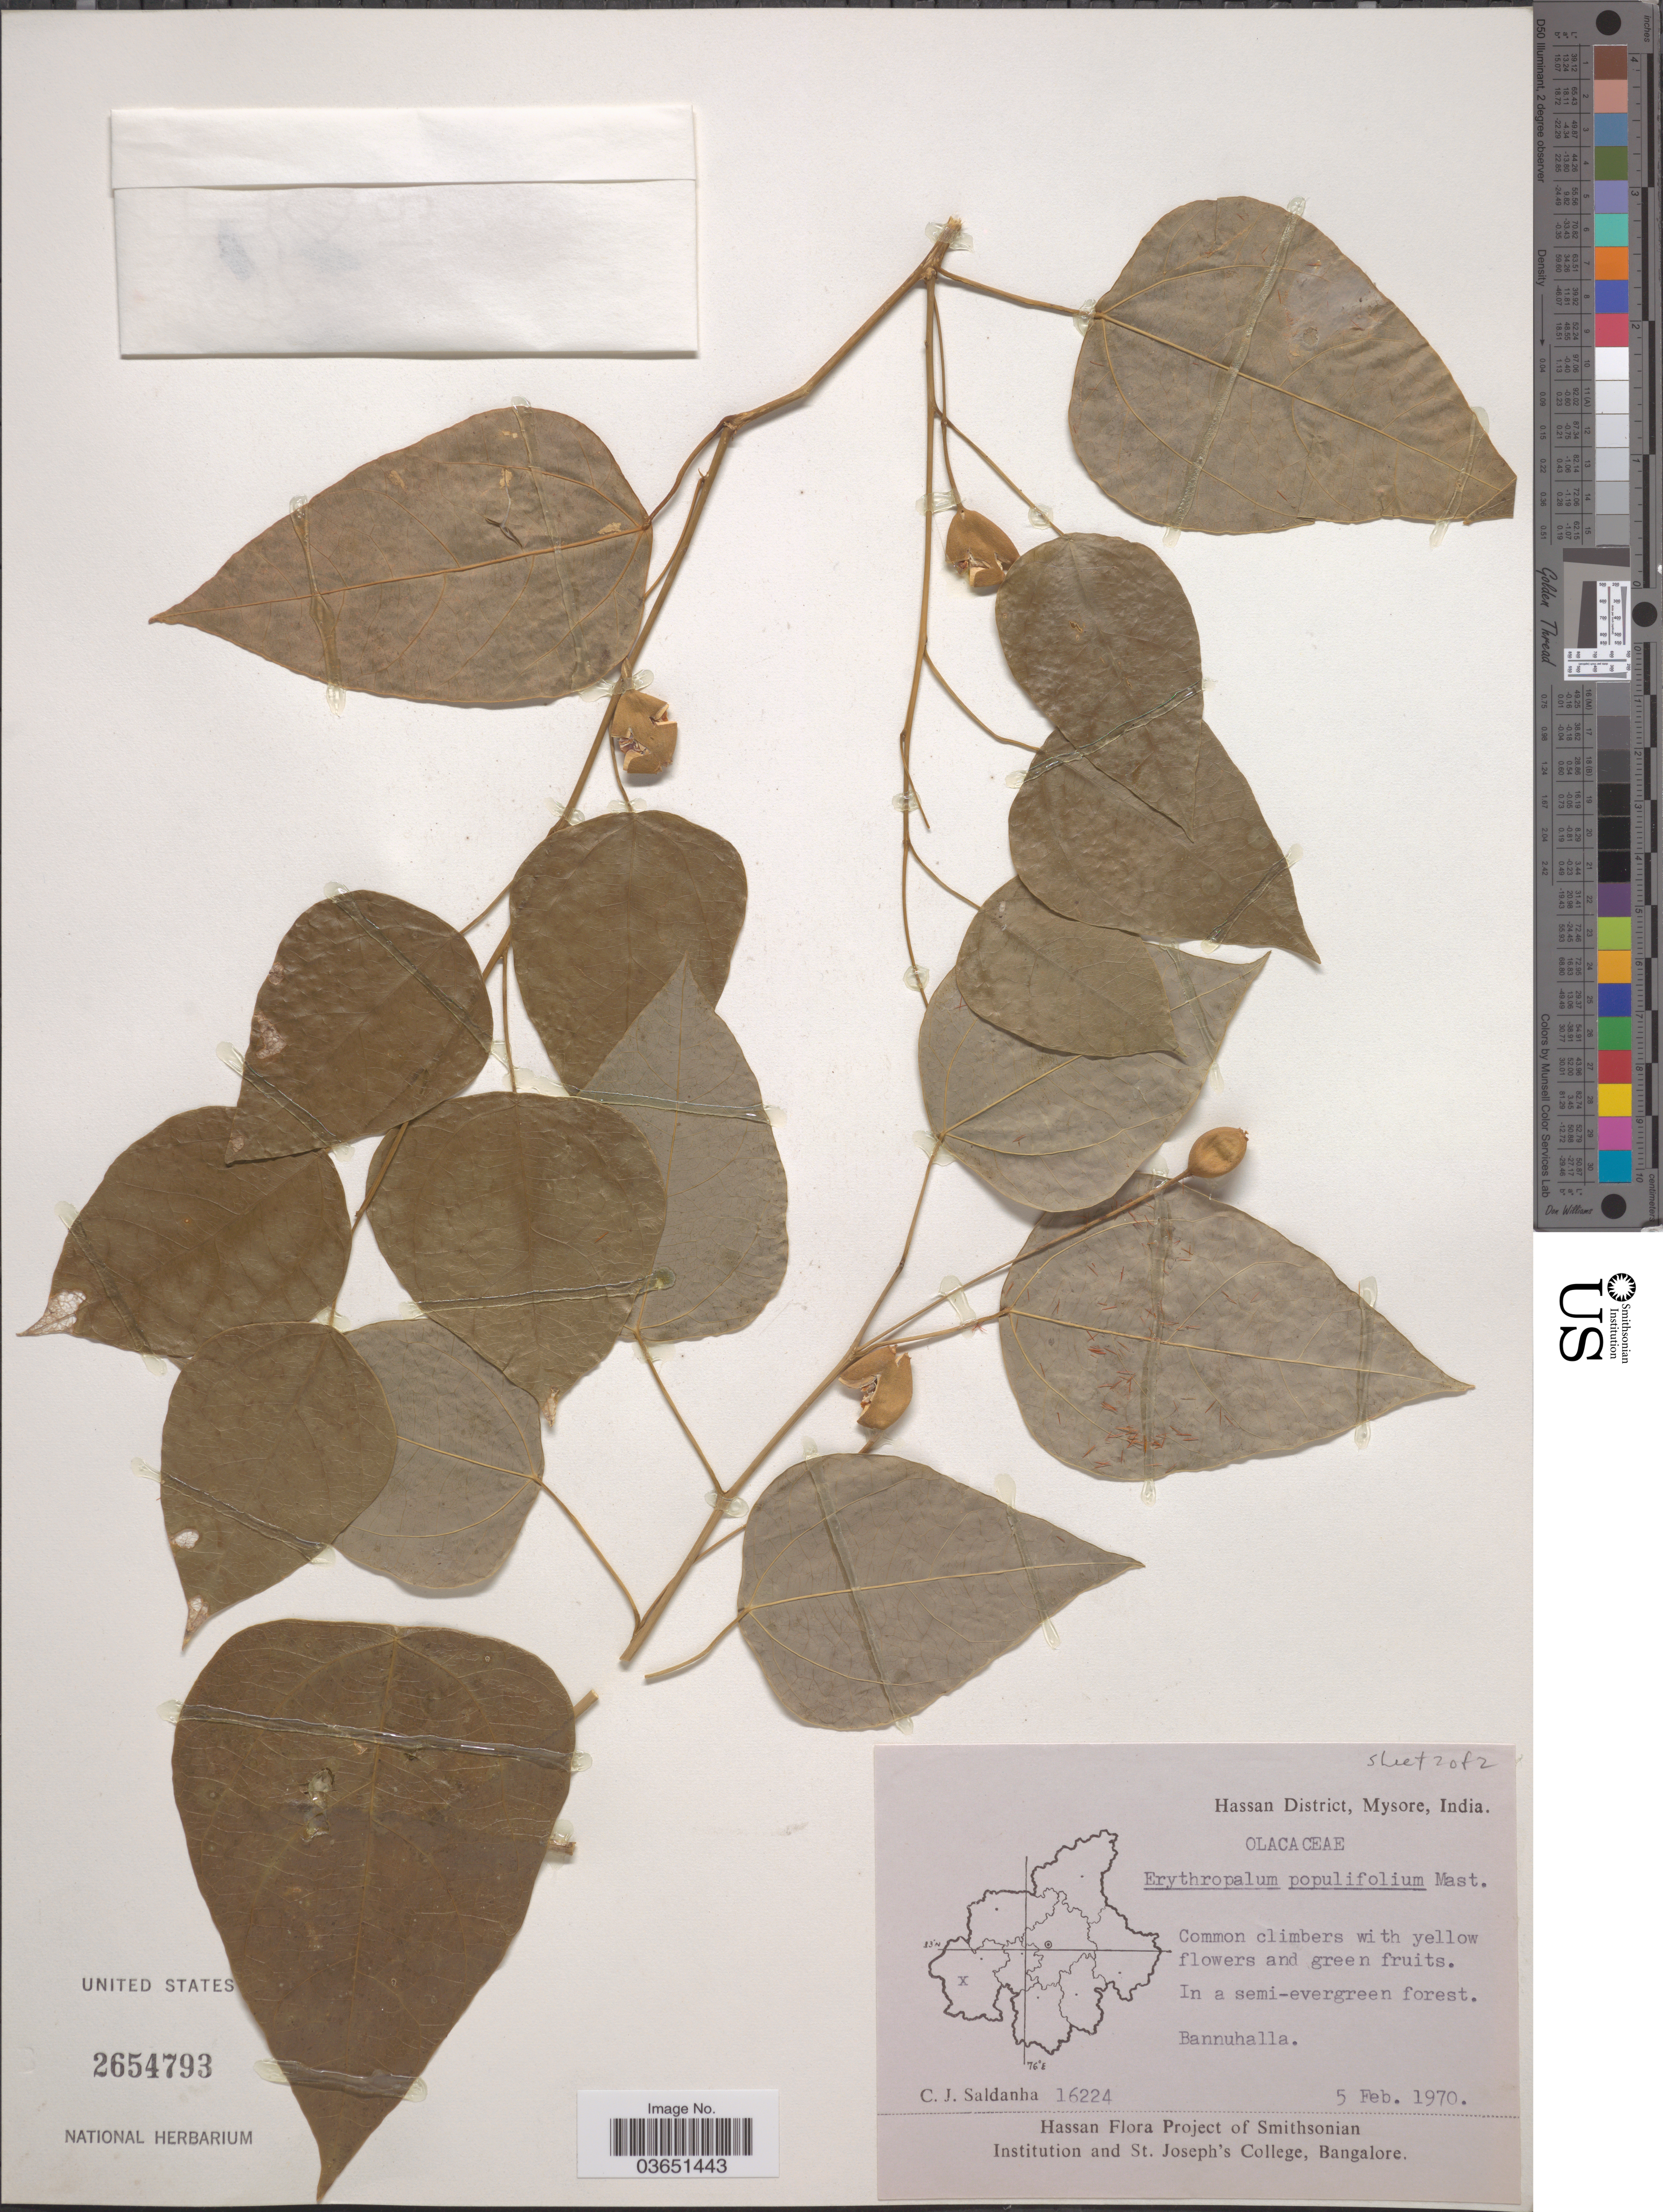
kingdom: Plantae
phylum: Tracheophyta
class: Magnoliopsida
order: Santalales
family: Erythropalaceae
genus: Erythropalum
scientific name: Erythropalum scandens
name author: Blume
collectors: C. J. Saldanha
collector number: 16224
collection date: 1970-02-05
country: India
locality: Hassan District, Mysore. Bannuhalla.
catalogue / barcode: US 2654793